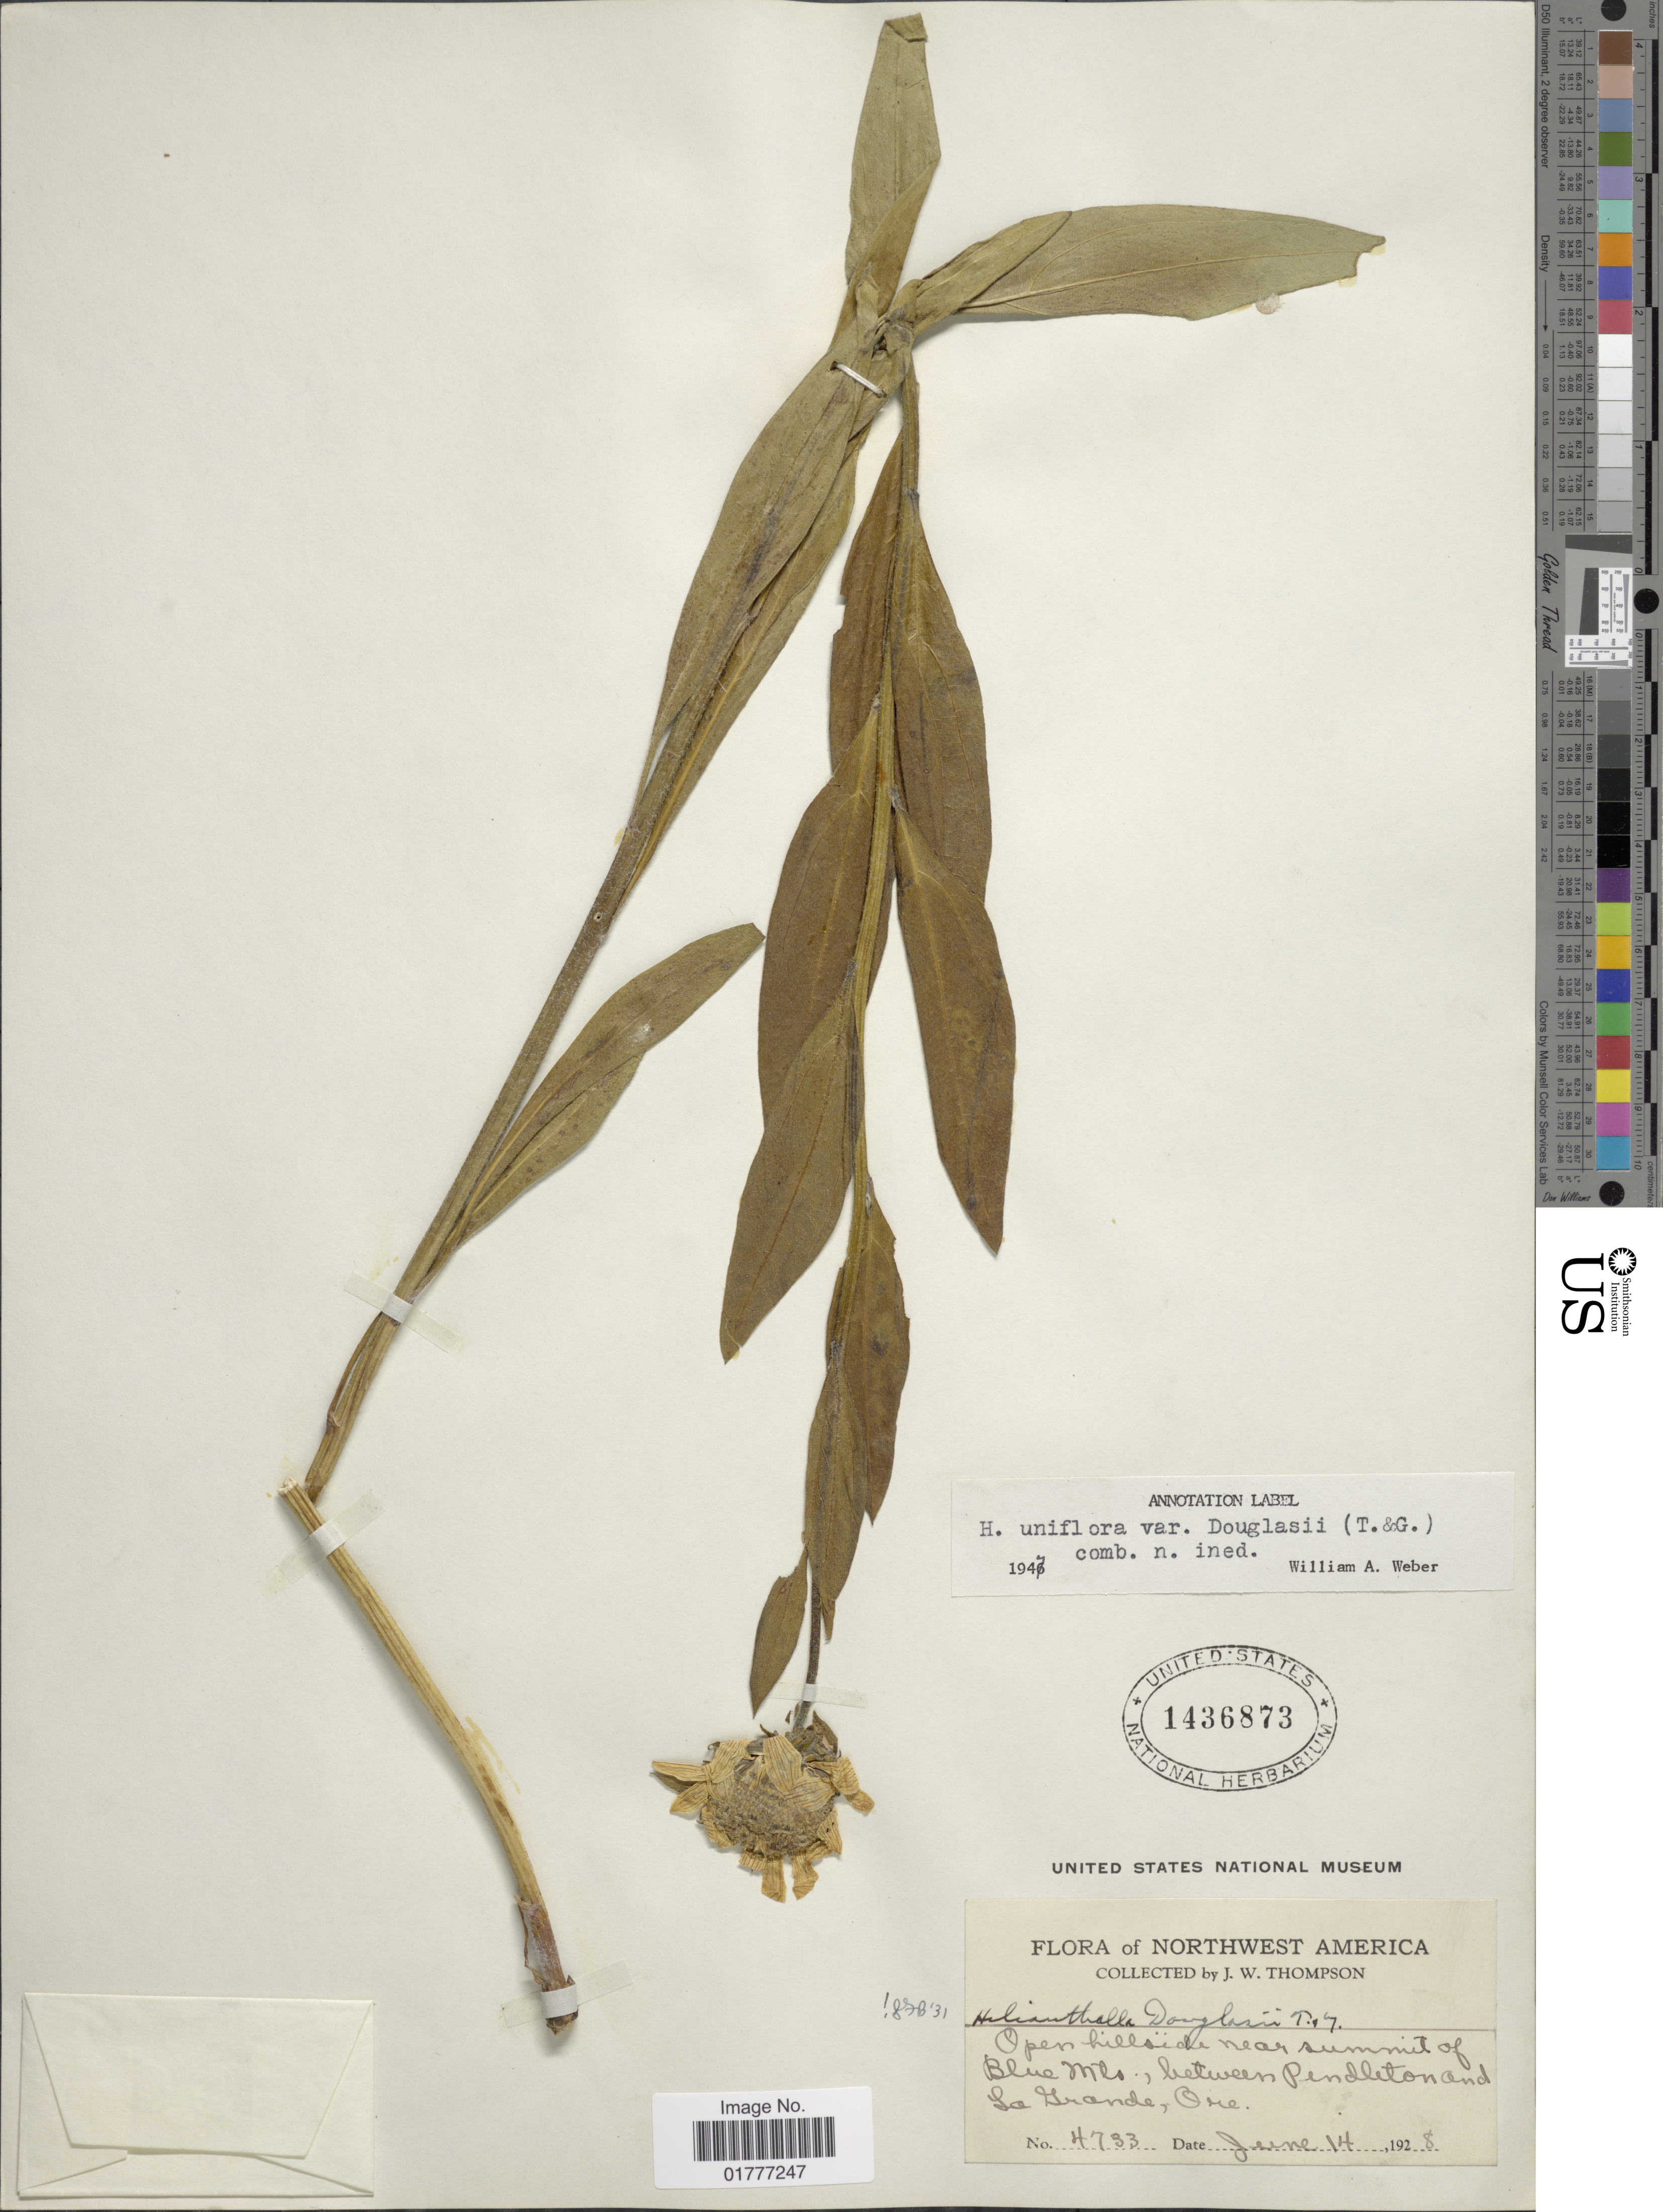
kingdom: Plantae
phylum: Tracheophyta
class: Magnoliopsida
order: Asterales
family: Asteraceae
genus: Helianthella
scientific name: Helianthella douglasii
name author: Torr. & A. Gray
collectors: J. W. Thompson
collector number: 4733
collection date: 1928-06-14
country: United States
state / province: Oregon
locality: Northwestern America, open hillside near summit of Blue Mts., between Pendleton and La Grande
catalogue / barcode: US 1436873